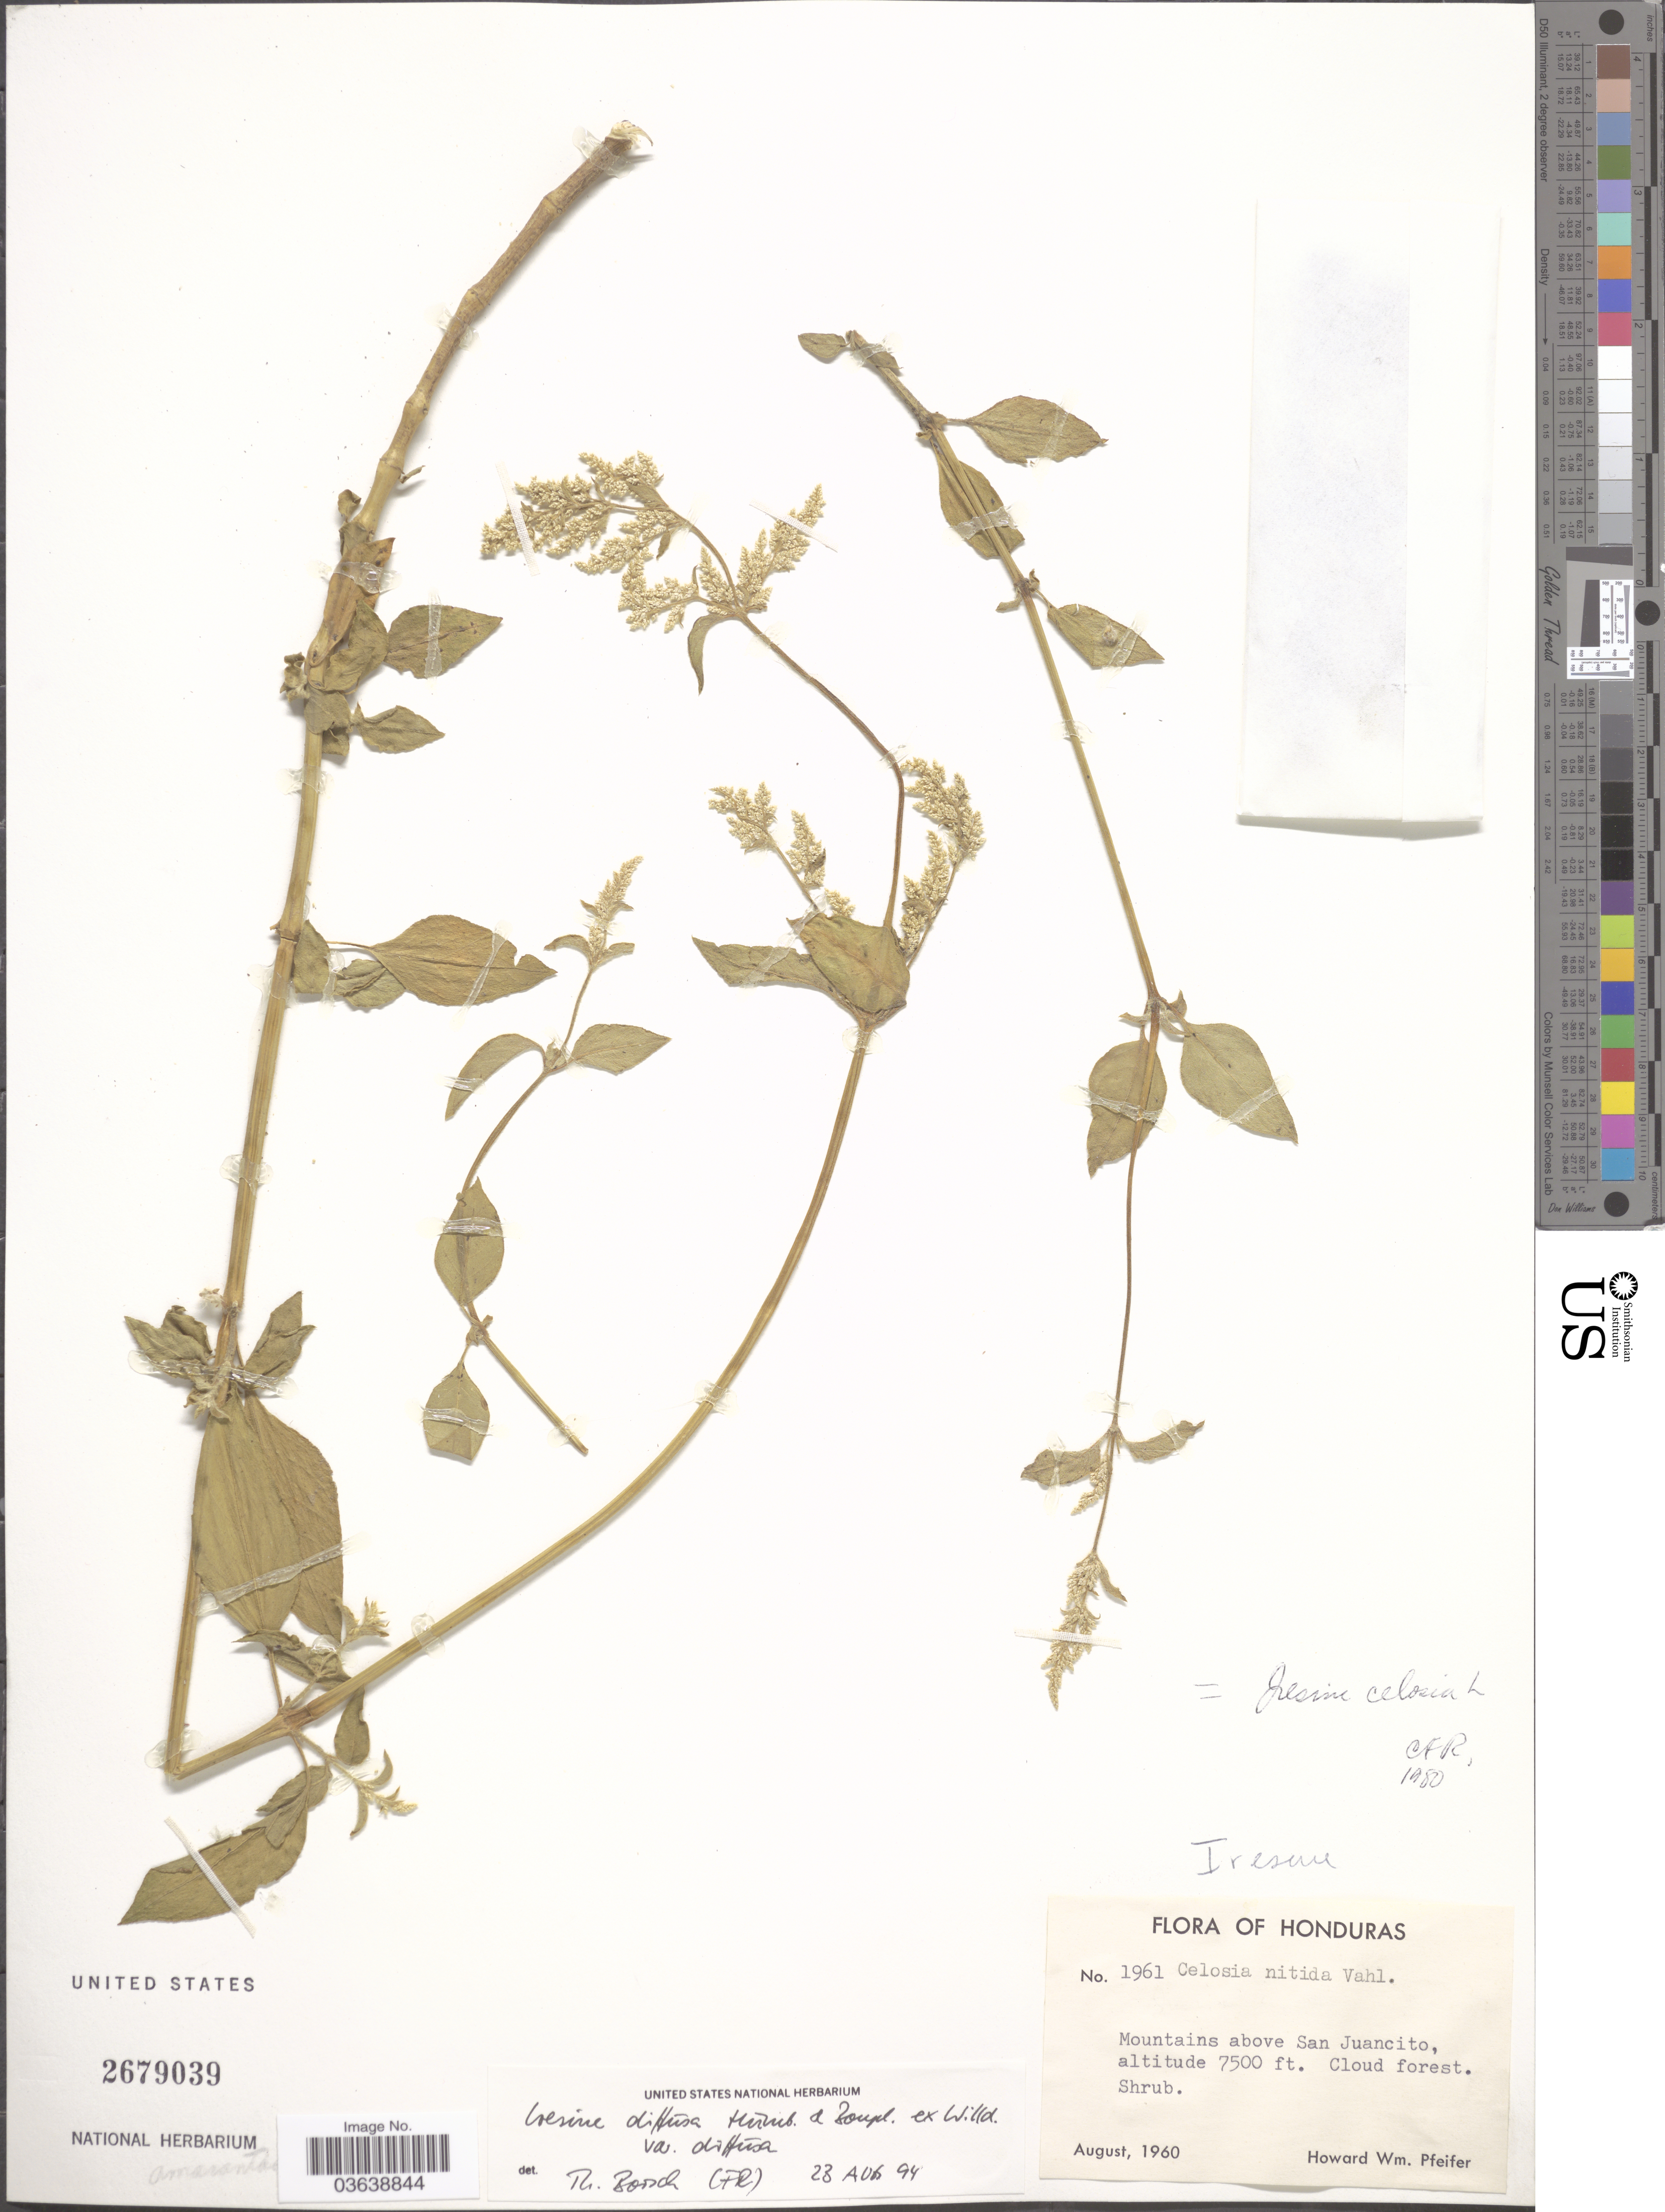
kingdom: Plantae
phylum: Tracheophyta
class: Magnoliopsida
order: Caryophyllales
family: Amaranthaceae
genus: Iresine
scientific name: Iresine diffusa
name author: Humb. & Bonpl. ex Willd.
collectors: H. W. Pfeifer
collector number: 1961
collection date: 1960-08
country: Honduras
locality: Mountains above San Juancito.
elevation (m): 2286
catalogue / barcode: US 2679039